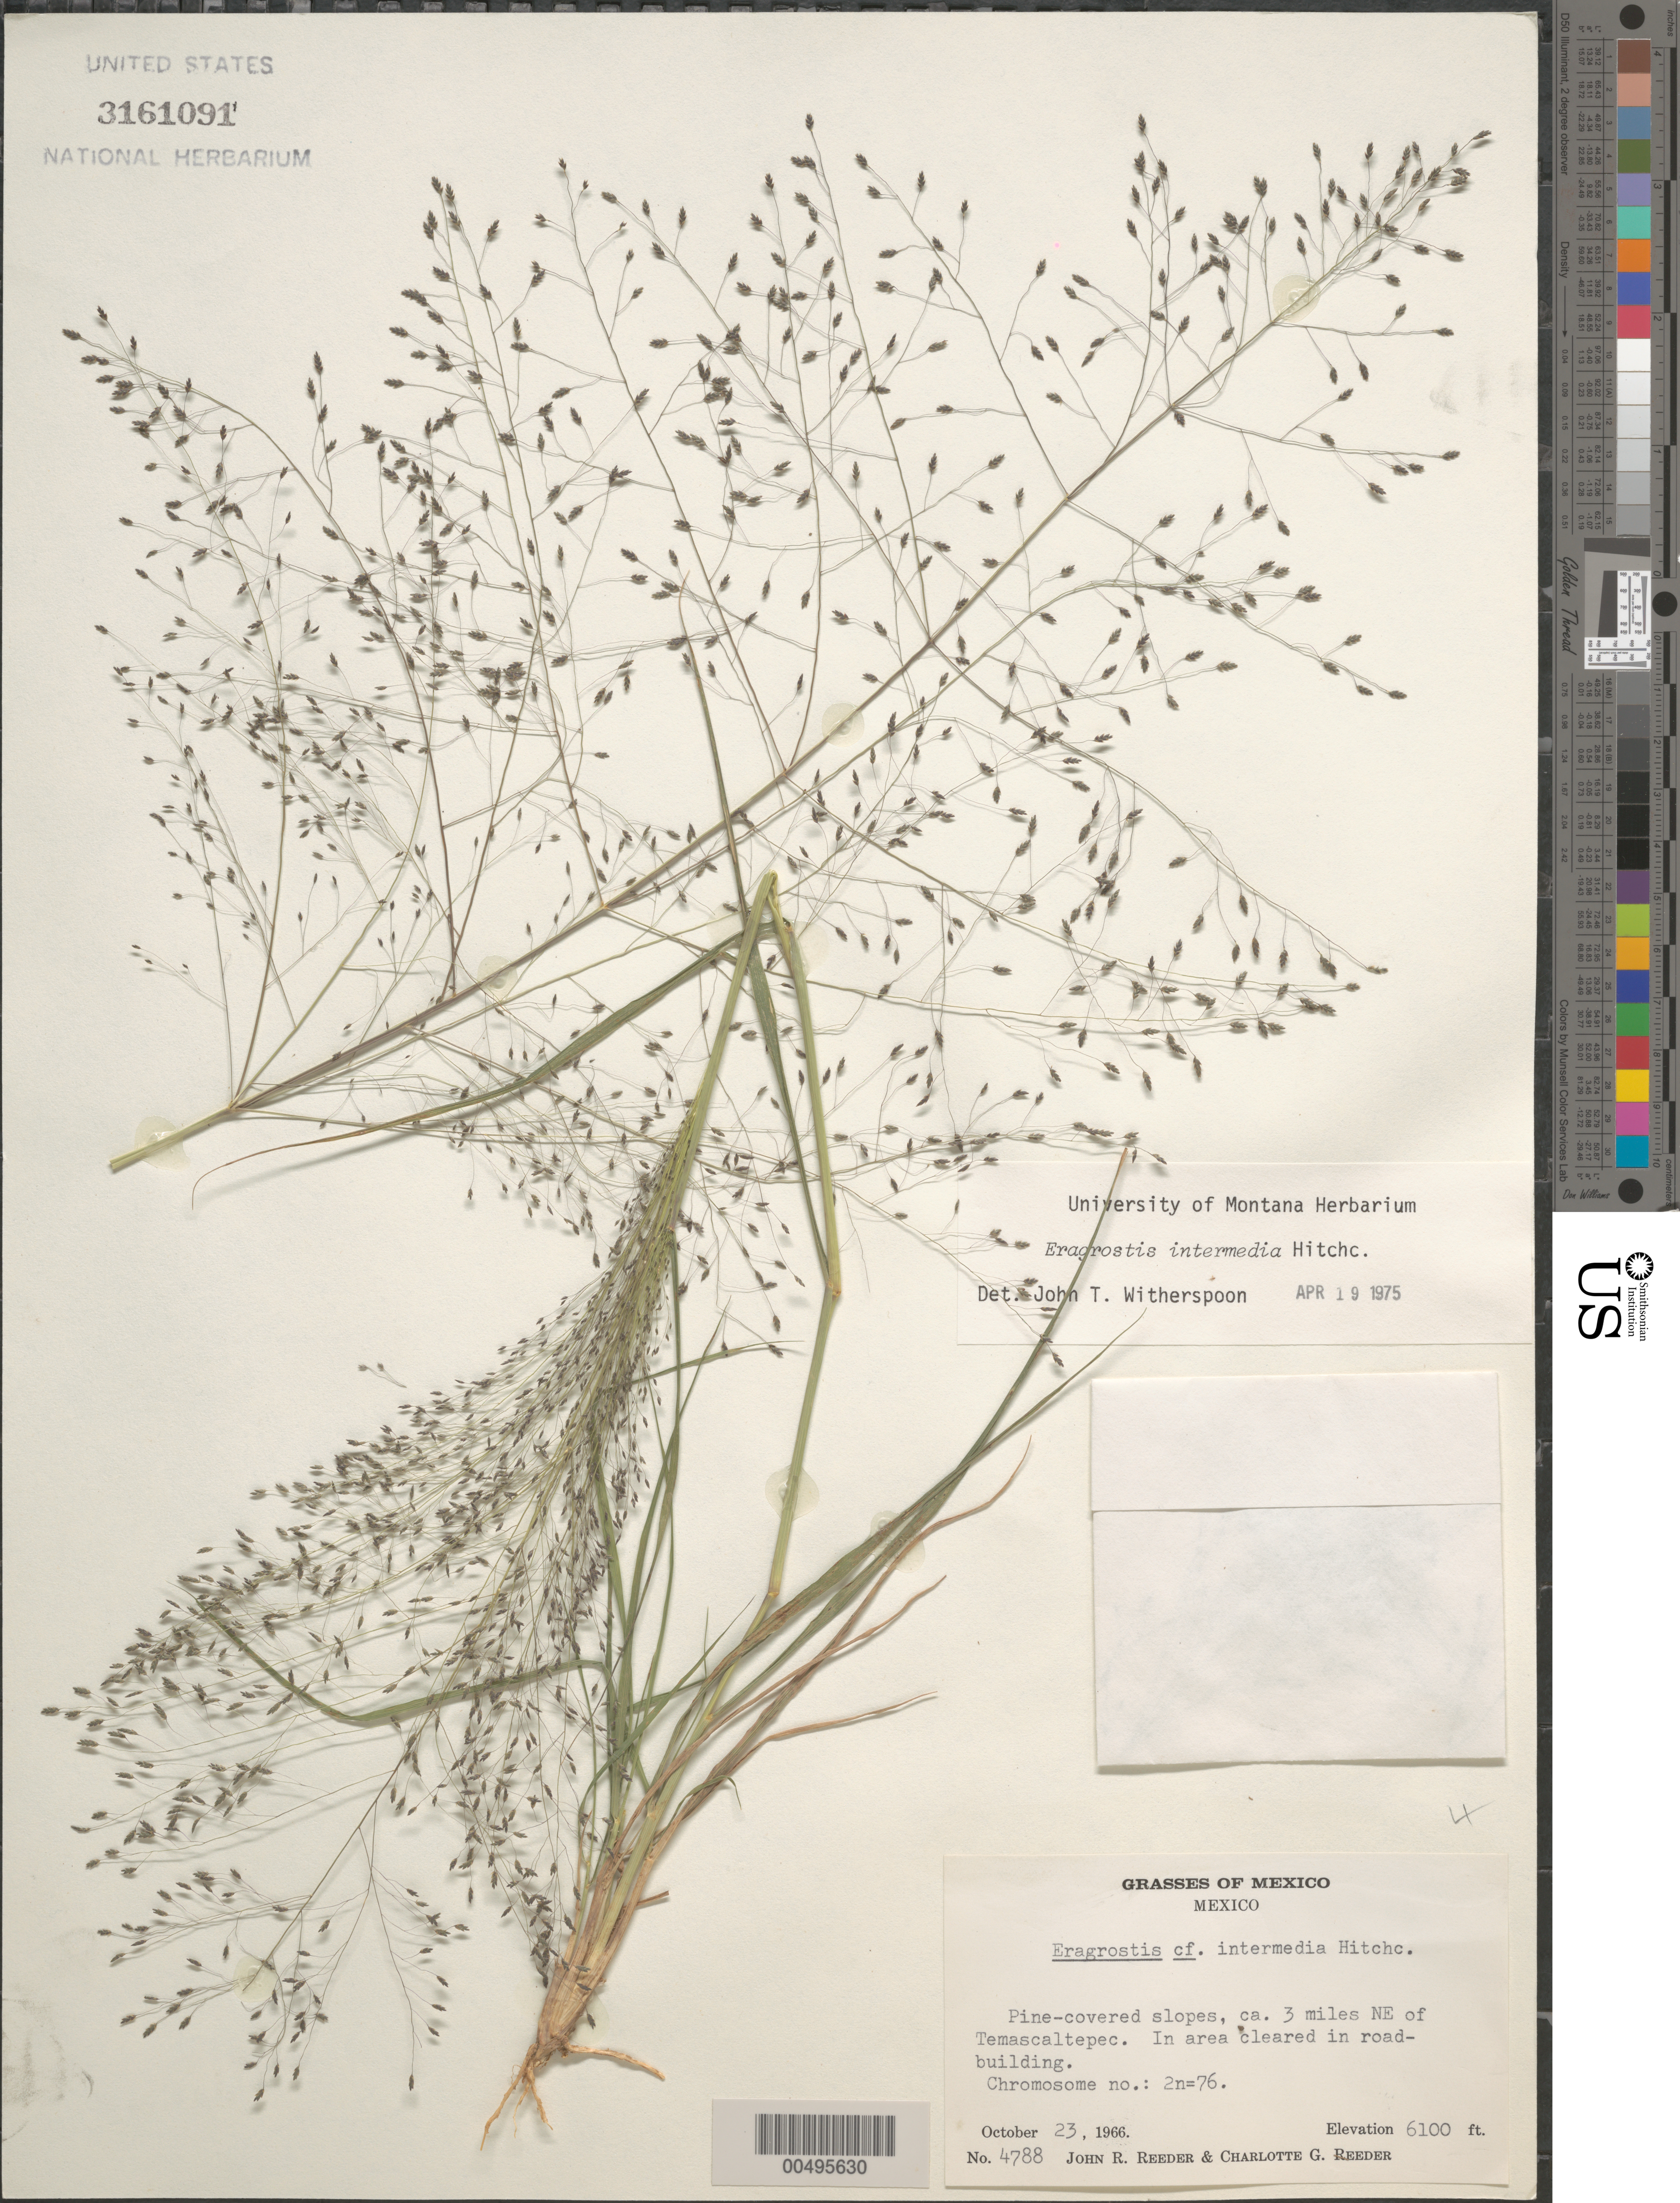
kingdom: Plantae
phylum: Tracheophyta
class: Liliopsida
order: Poales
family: Poaceae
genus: Eragrostis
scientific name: Eragrostis intermedia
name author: Hitchc.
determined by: Witherspoon, John T.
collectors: J. R. Reeder & C. G. Reeder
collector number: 4788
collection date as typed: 23 Oct 1966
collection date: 1966-10-23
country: Mexico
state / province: México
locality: Ca. 3 mi NE of Temascaltepec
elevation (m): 1859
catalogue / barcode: US 3161091